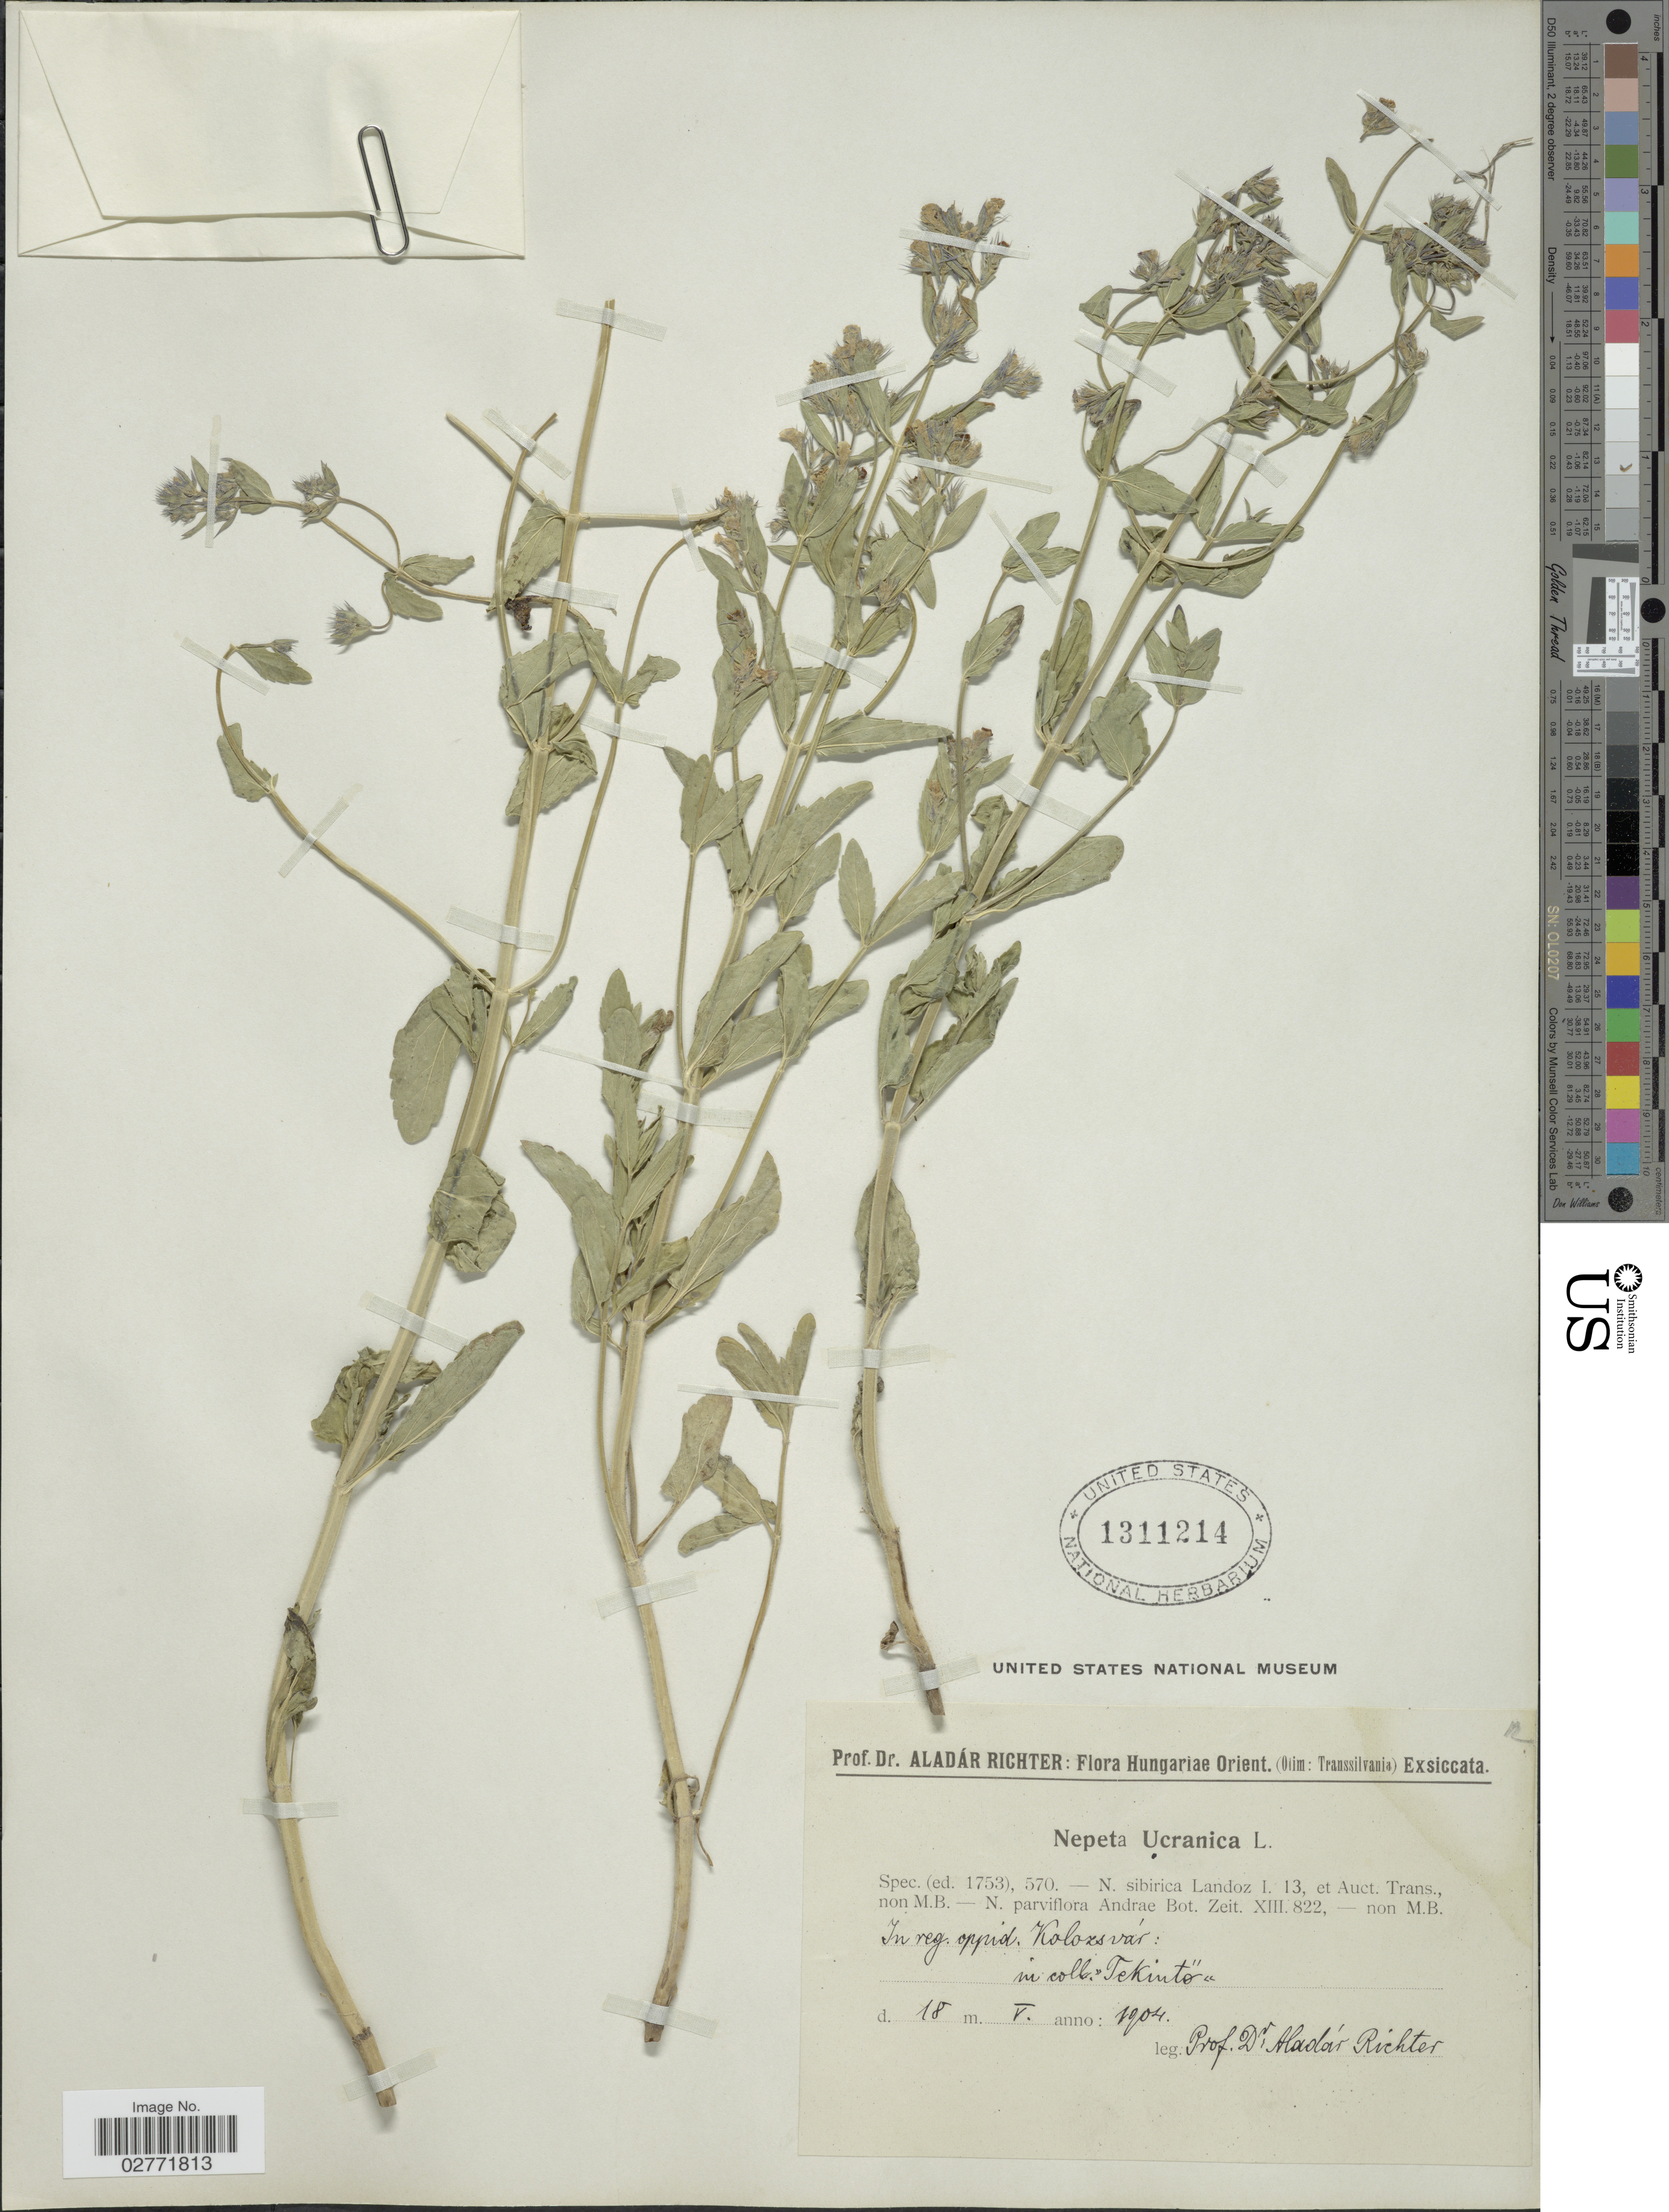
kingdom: Plantae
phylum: Tracheophyta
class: Magnoliopsida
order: Lamiales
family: Lamiaceae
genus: Nepeta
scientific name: Nepeta ucranica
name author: L.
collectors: A. Richter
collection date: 1904-05-18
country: Hungary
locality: Hungariae Orient. (Olim: Transsilvania). In reg. oppid. Kolozsvár: in coll. "Tekinto".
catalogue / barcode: US 1311214